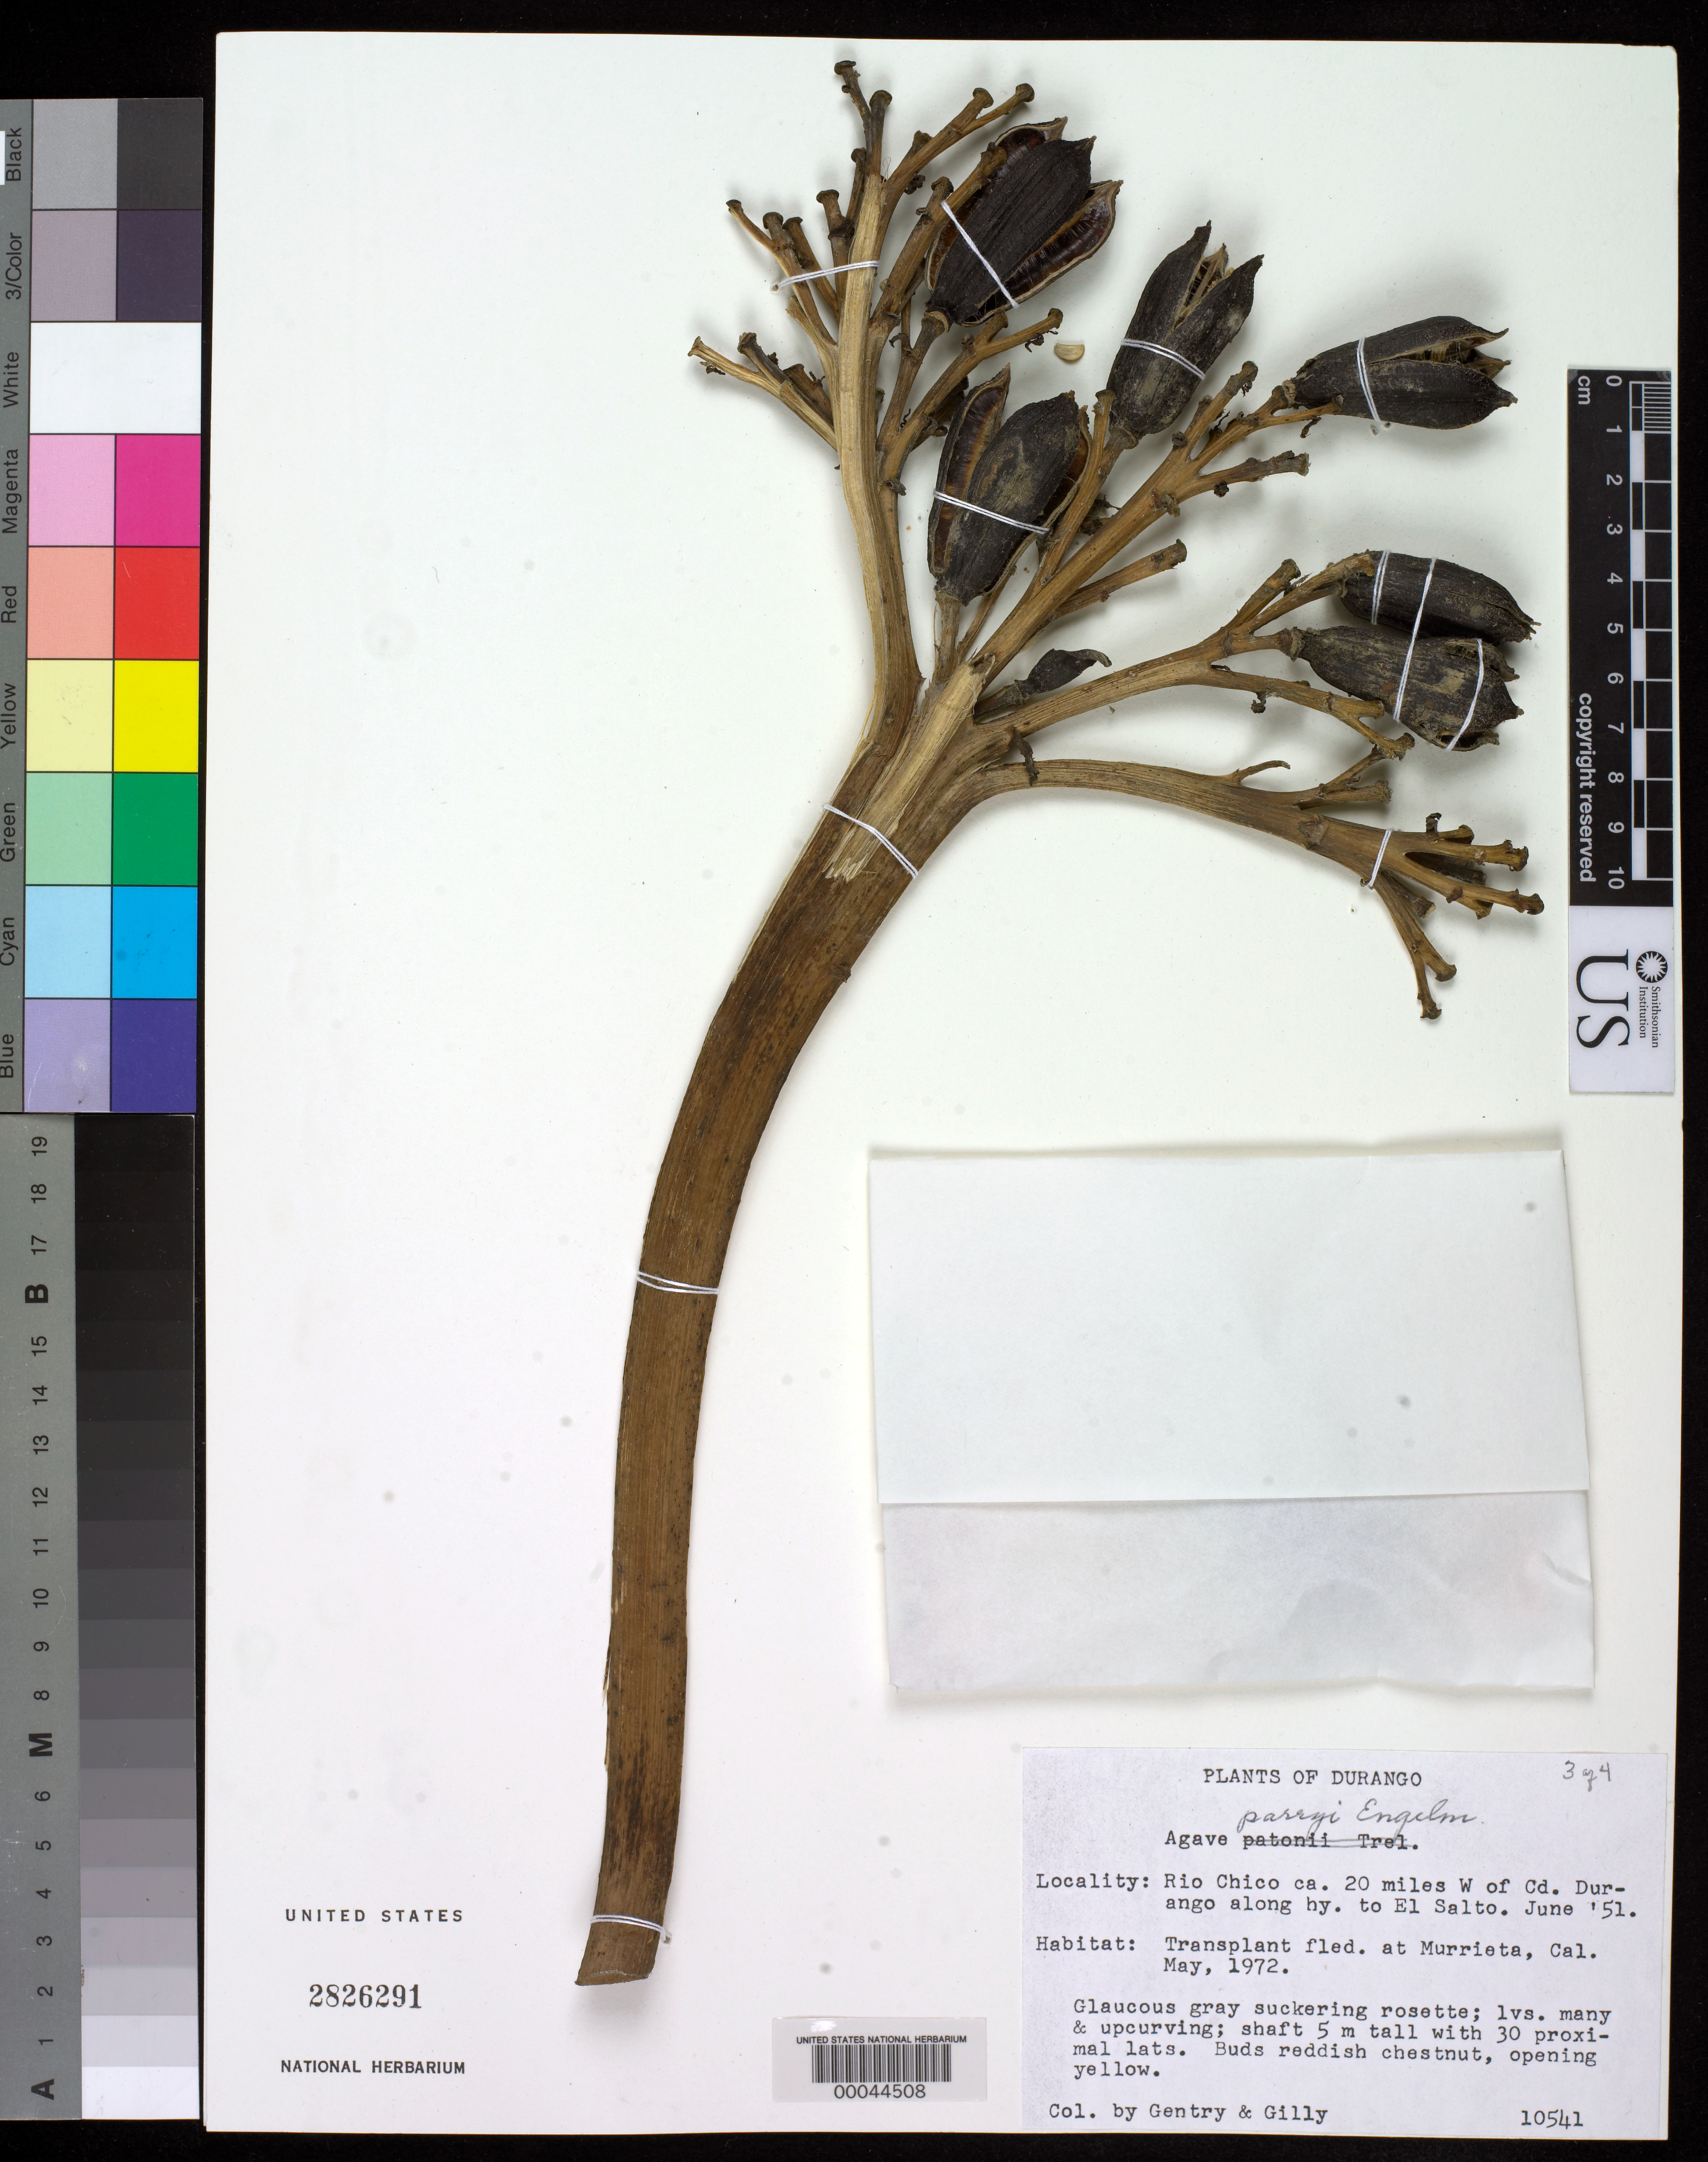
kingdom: Plantae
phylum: Tracheophyta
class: Liliopsida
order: Asparagales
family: Asparagaceae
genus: Agave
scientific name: Agave parryi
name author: Engelm.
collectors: H. S. Gentry & C. Gilly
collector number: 10541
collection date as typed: Jun 1951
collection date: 1951-06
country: Mexico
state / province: Durango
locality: Rio chico ca 20 mi W of Cd Durango along highway to El Salto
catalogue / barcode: US 2826291